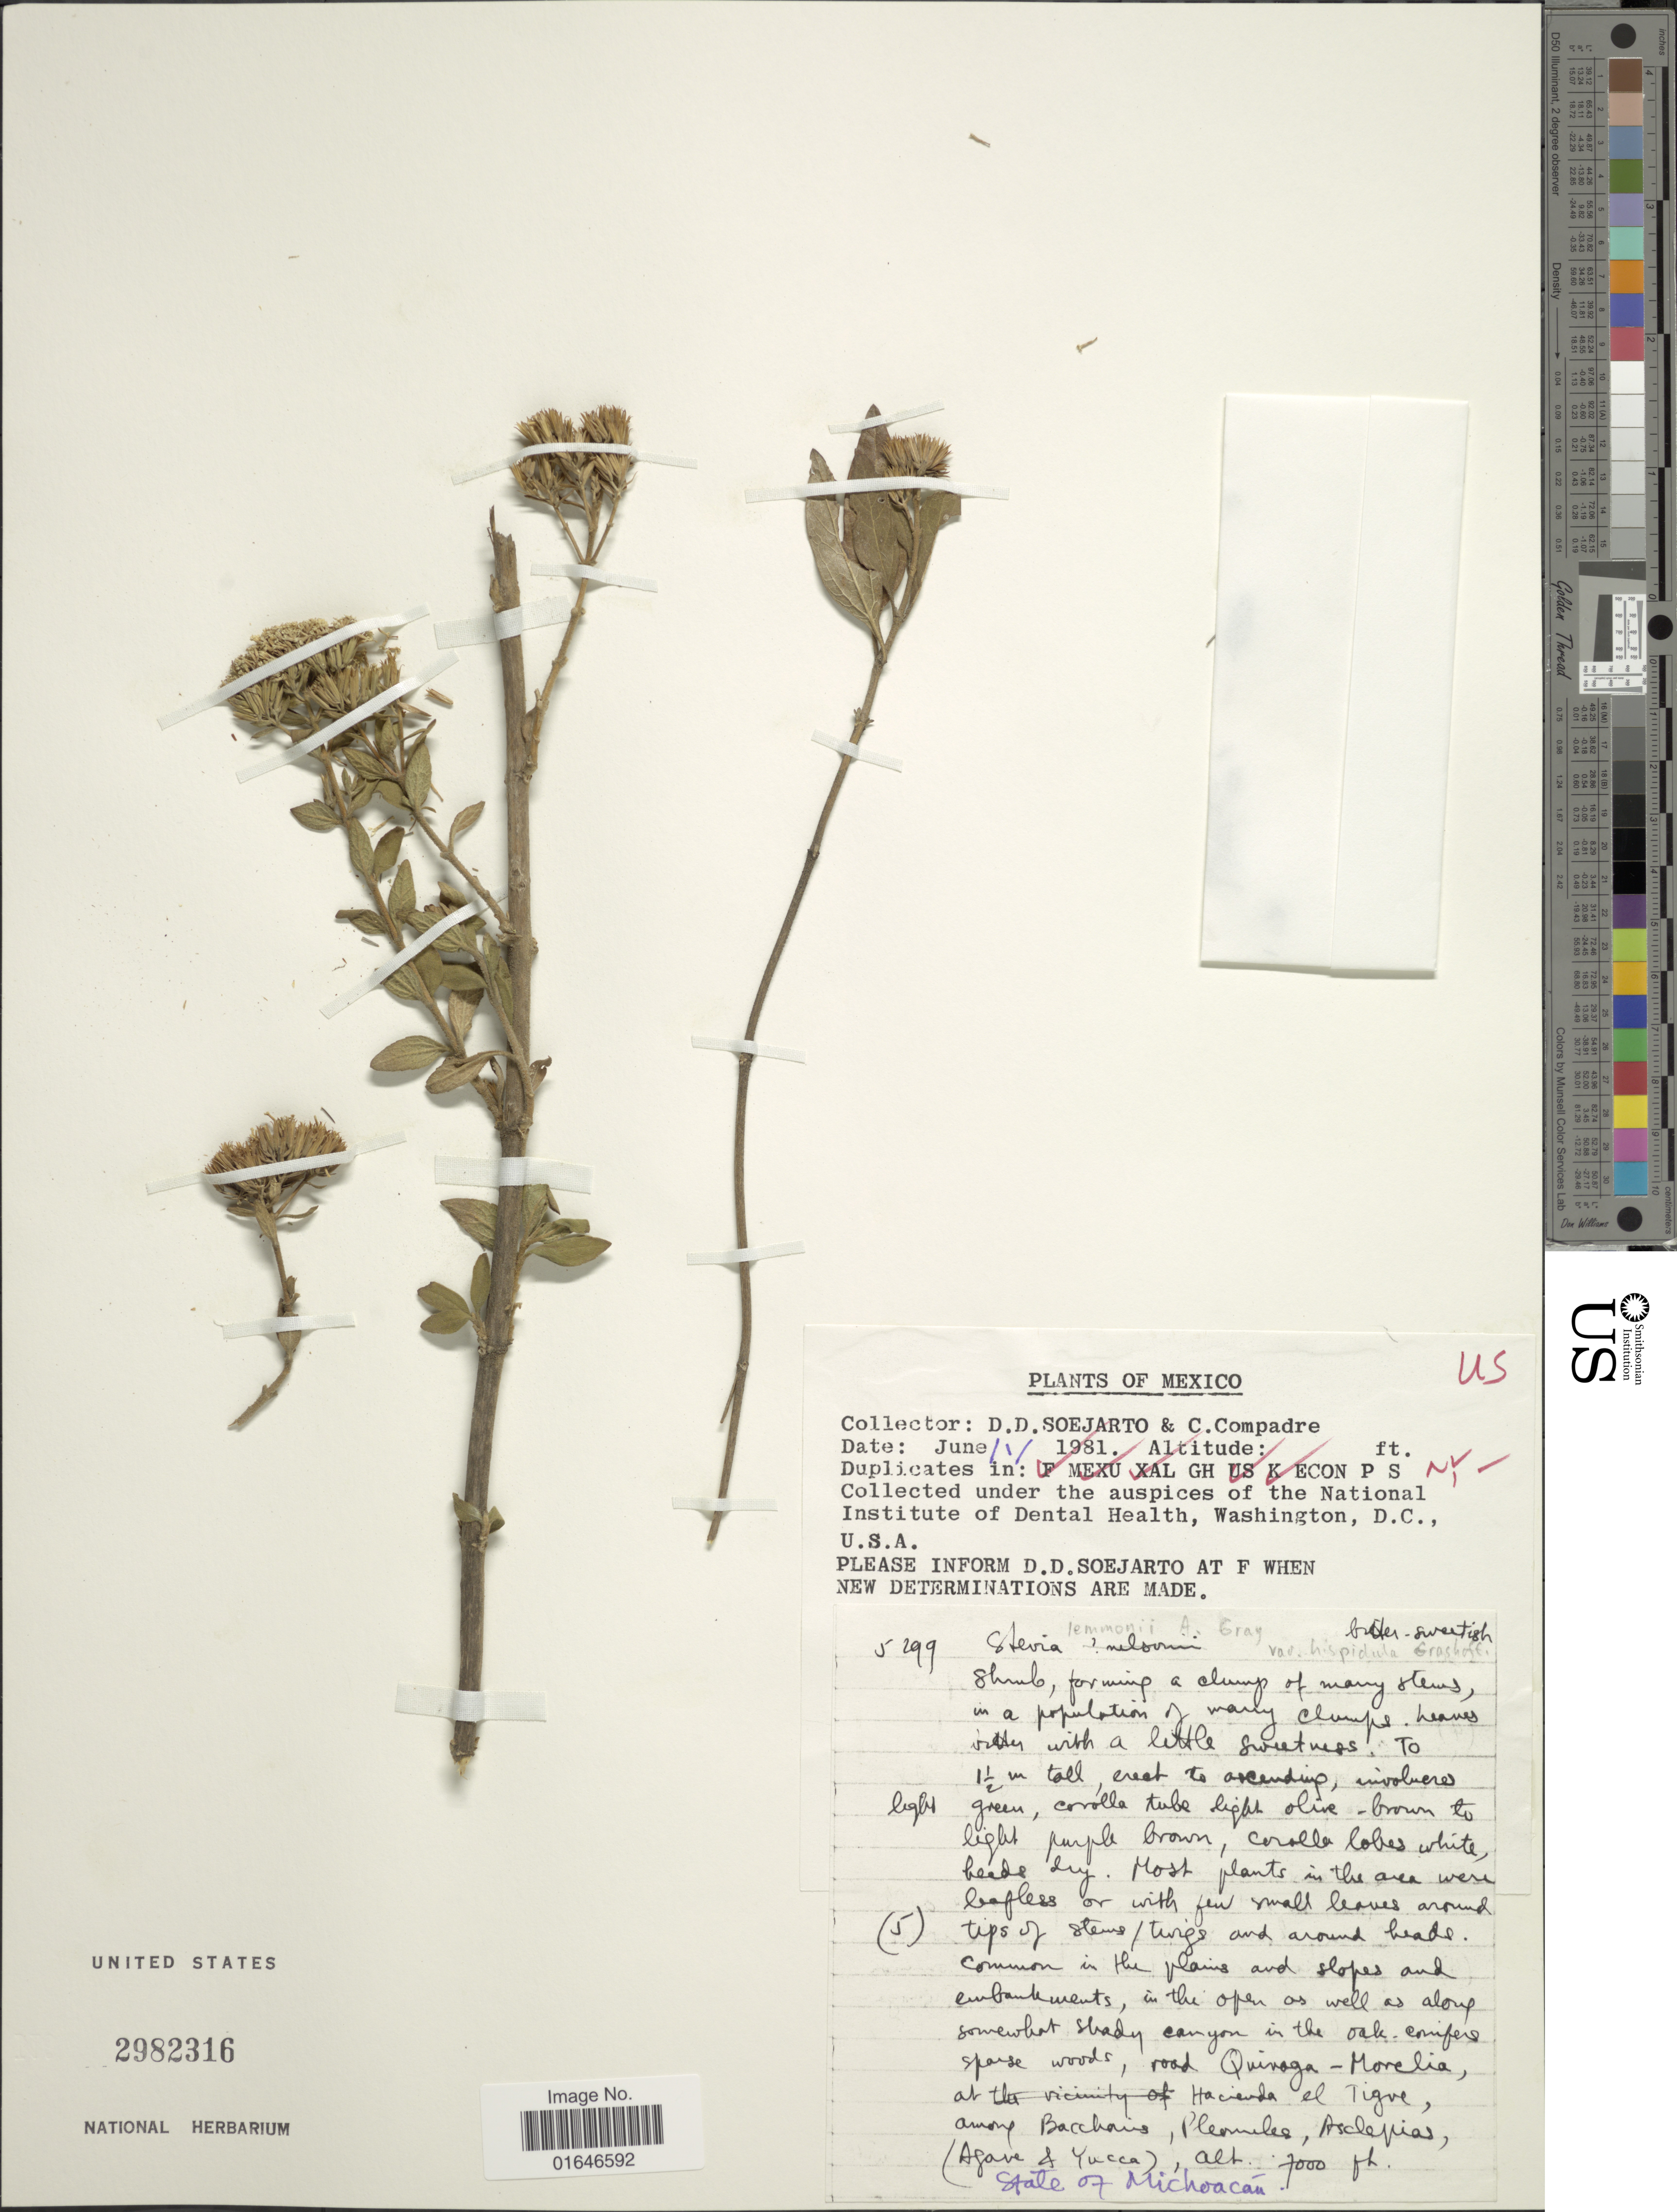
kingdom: Plantae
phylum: Tracheophyta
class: Magnoliopsida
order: Asterales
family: Asteraceae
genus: Stevia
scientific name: Stevia lemmonii var. lemmonii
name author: A. Gray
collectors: C. Compadre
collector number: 5299*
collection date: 1981-06-01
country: Mexico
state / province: Michoacán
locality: Road Quinaga - Morelia at Hacienda el tigre, among Barchains.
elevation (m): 2134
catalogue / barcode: US 2982316